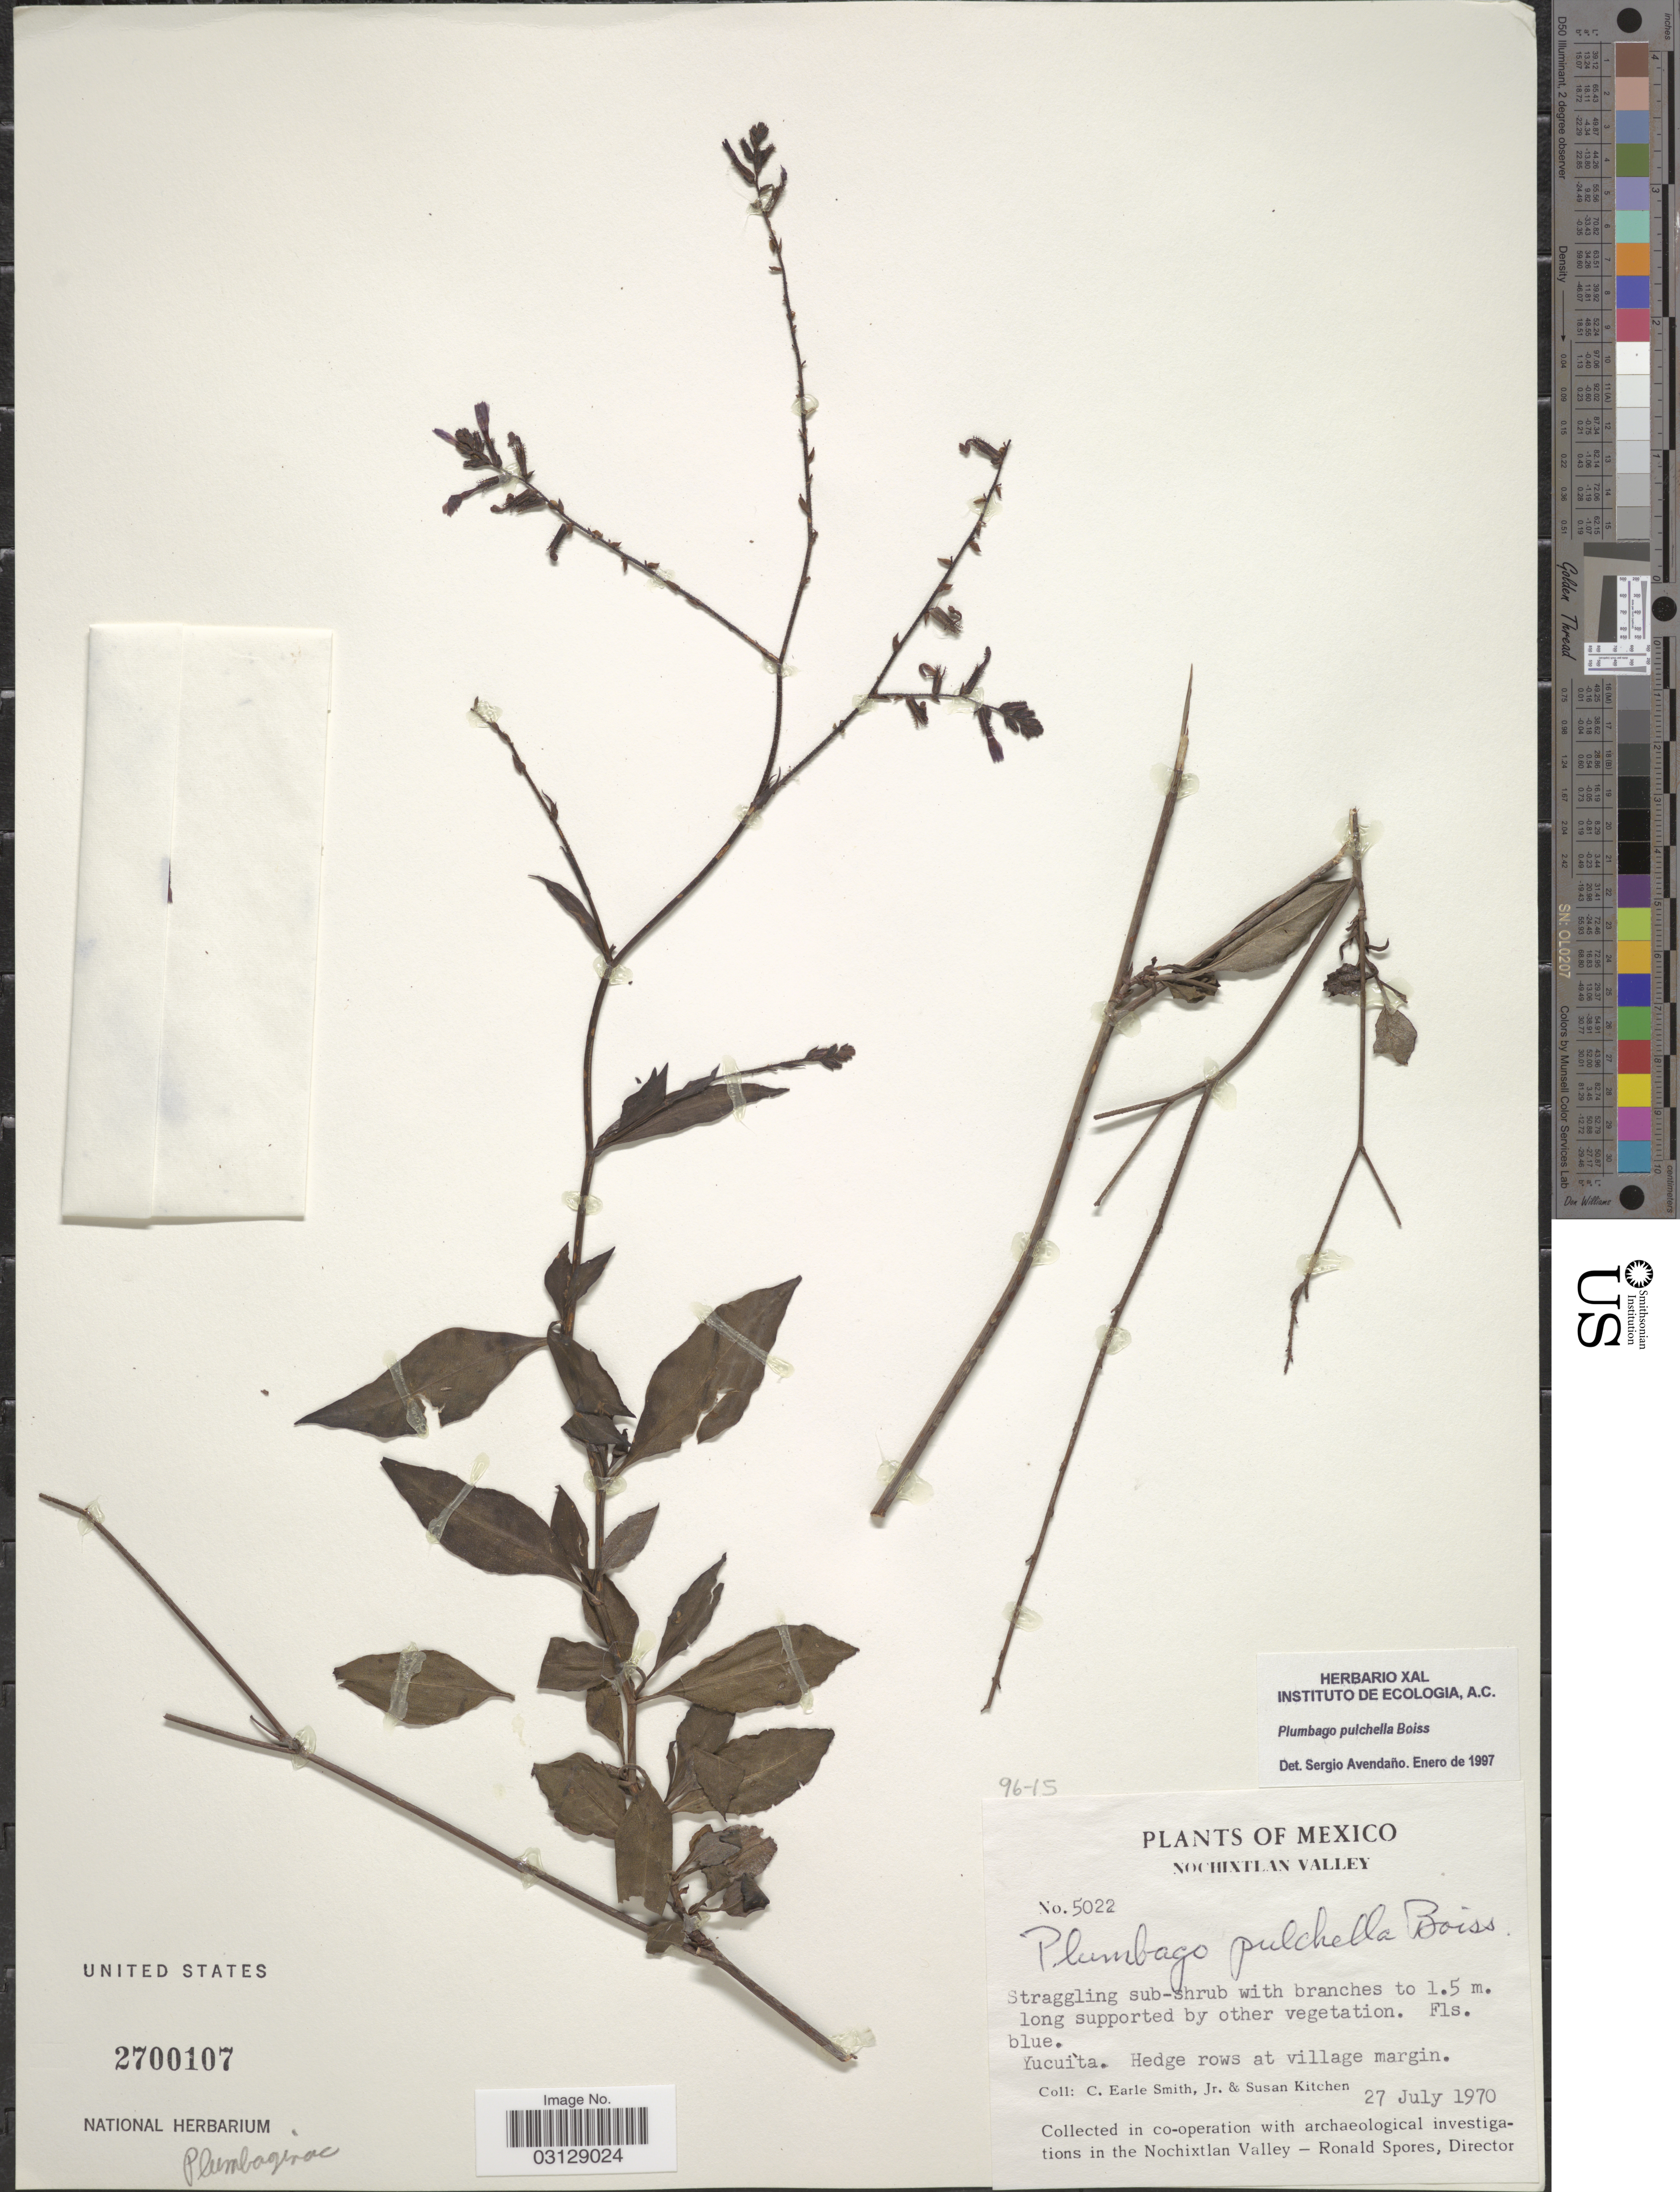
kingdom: Plantae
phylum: Tracheophyta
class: Magnoliopsida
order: Caryophyllales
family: Plumbaginaceae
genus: Plumbago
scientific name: Plumbago pulchella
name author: Boiss.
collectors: C. E. Smith Jr. & S. Kitchen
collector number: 5022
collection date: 1970-07-27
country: Mexico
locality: Nochixtlan valley. Yucuìta. Hedge rows at village margin.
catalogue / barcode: US 2700107